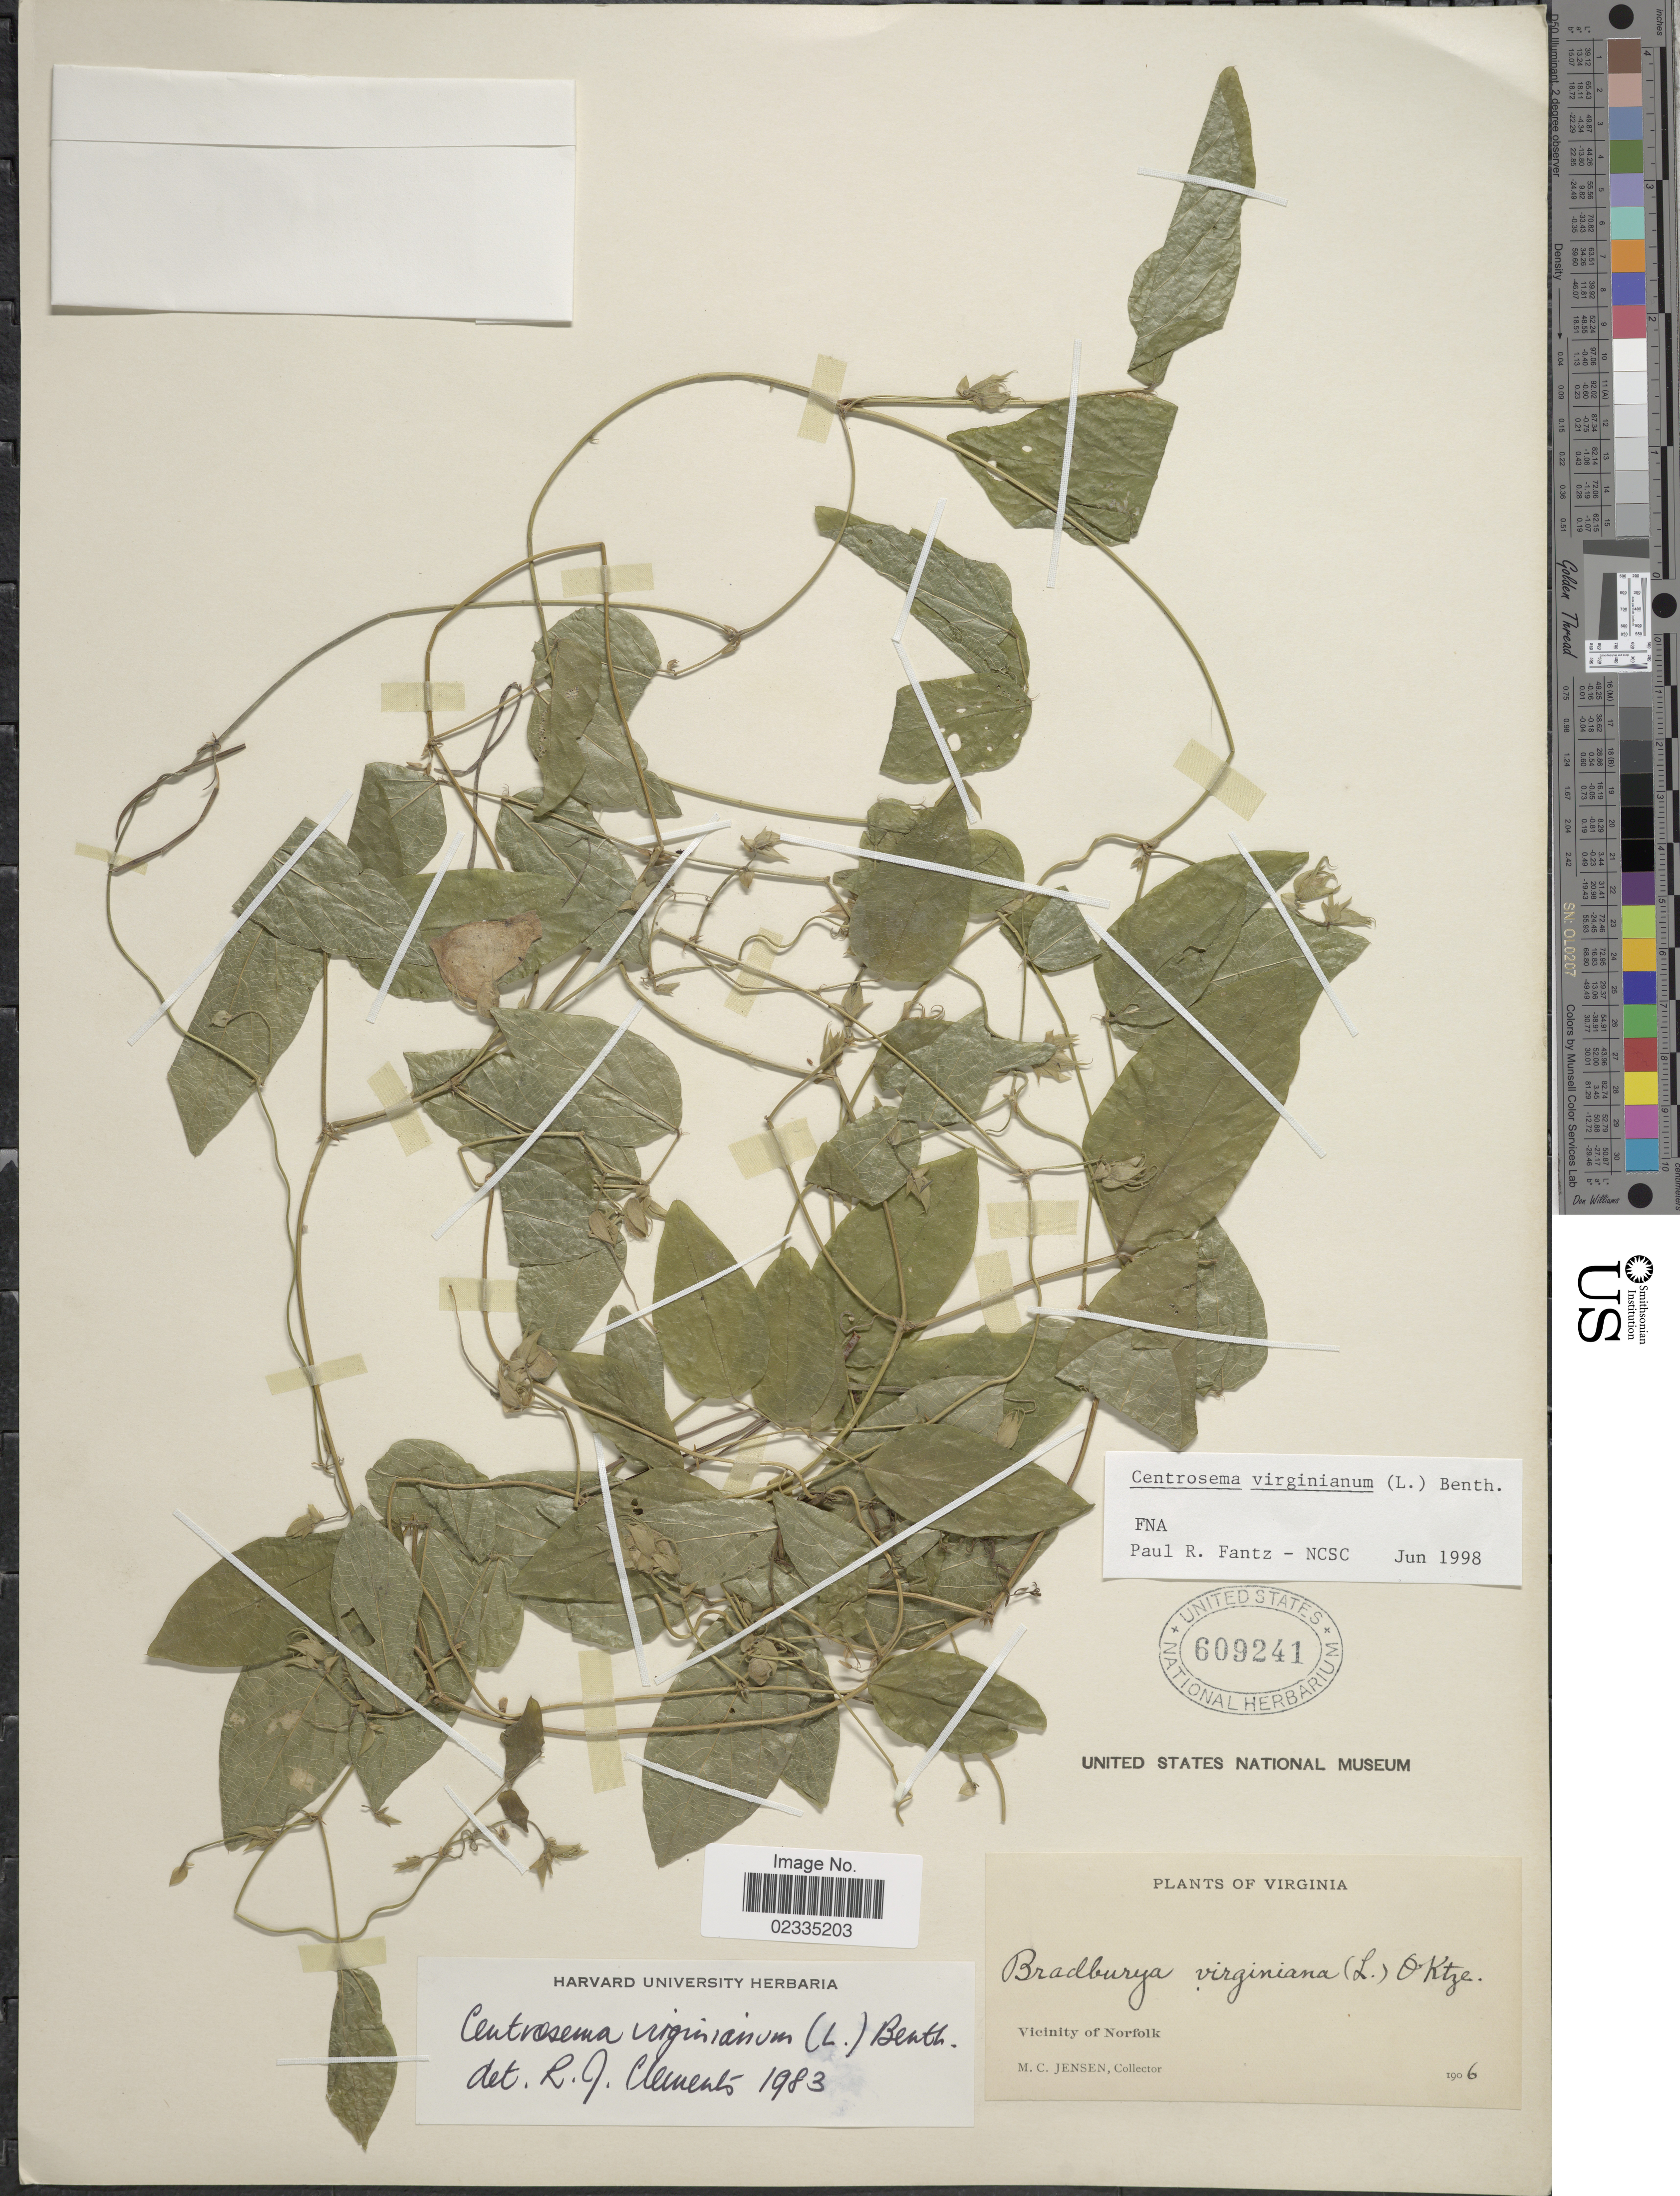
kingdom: Plantae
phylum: Tracheophyta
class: Magnoliopsida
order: Fabales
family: Fabaceae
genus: Centrosema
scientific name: Centrosema virginianum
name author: (L.) Benth.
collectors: M. C. Jensen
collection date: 1906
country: United States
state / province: Virginia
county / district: City of Norfolk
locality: Vicinity of Norfolk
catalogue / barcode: US 609241